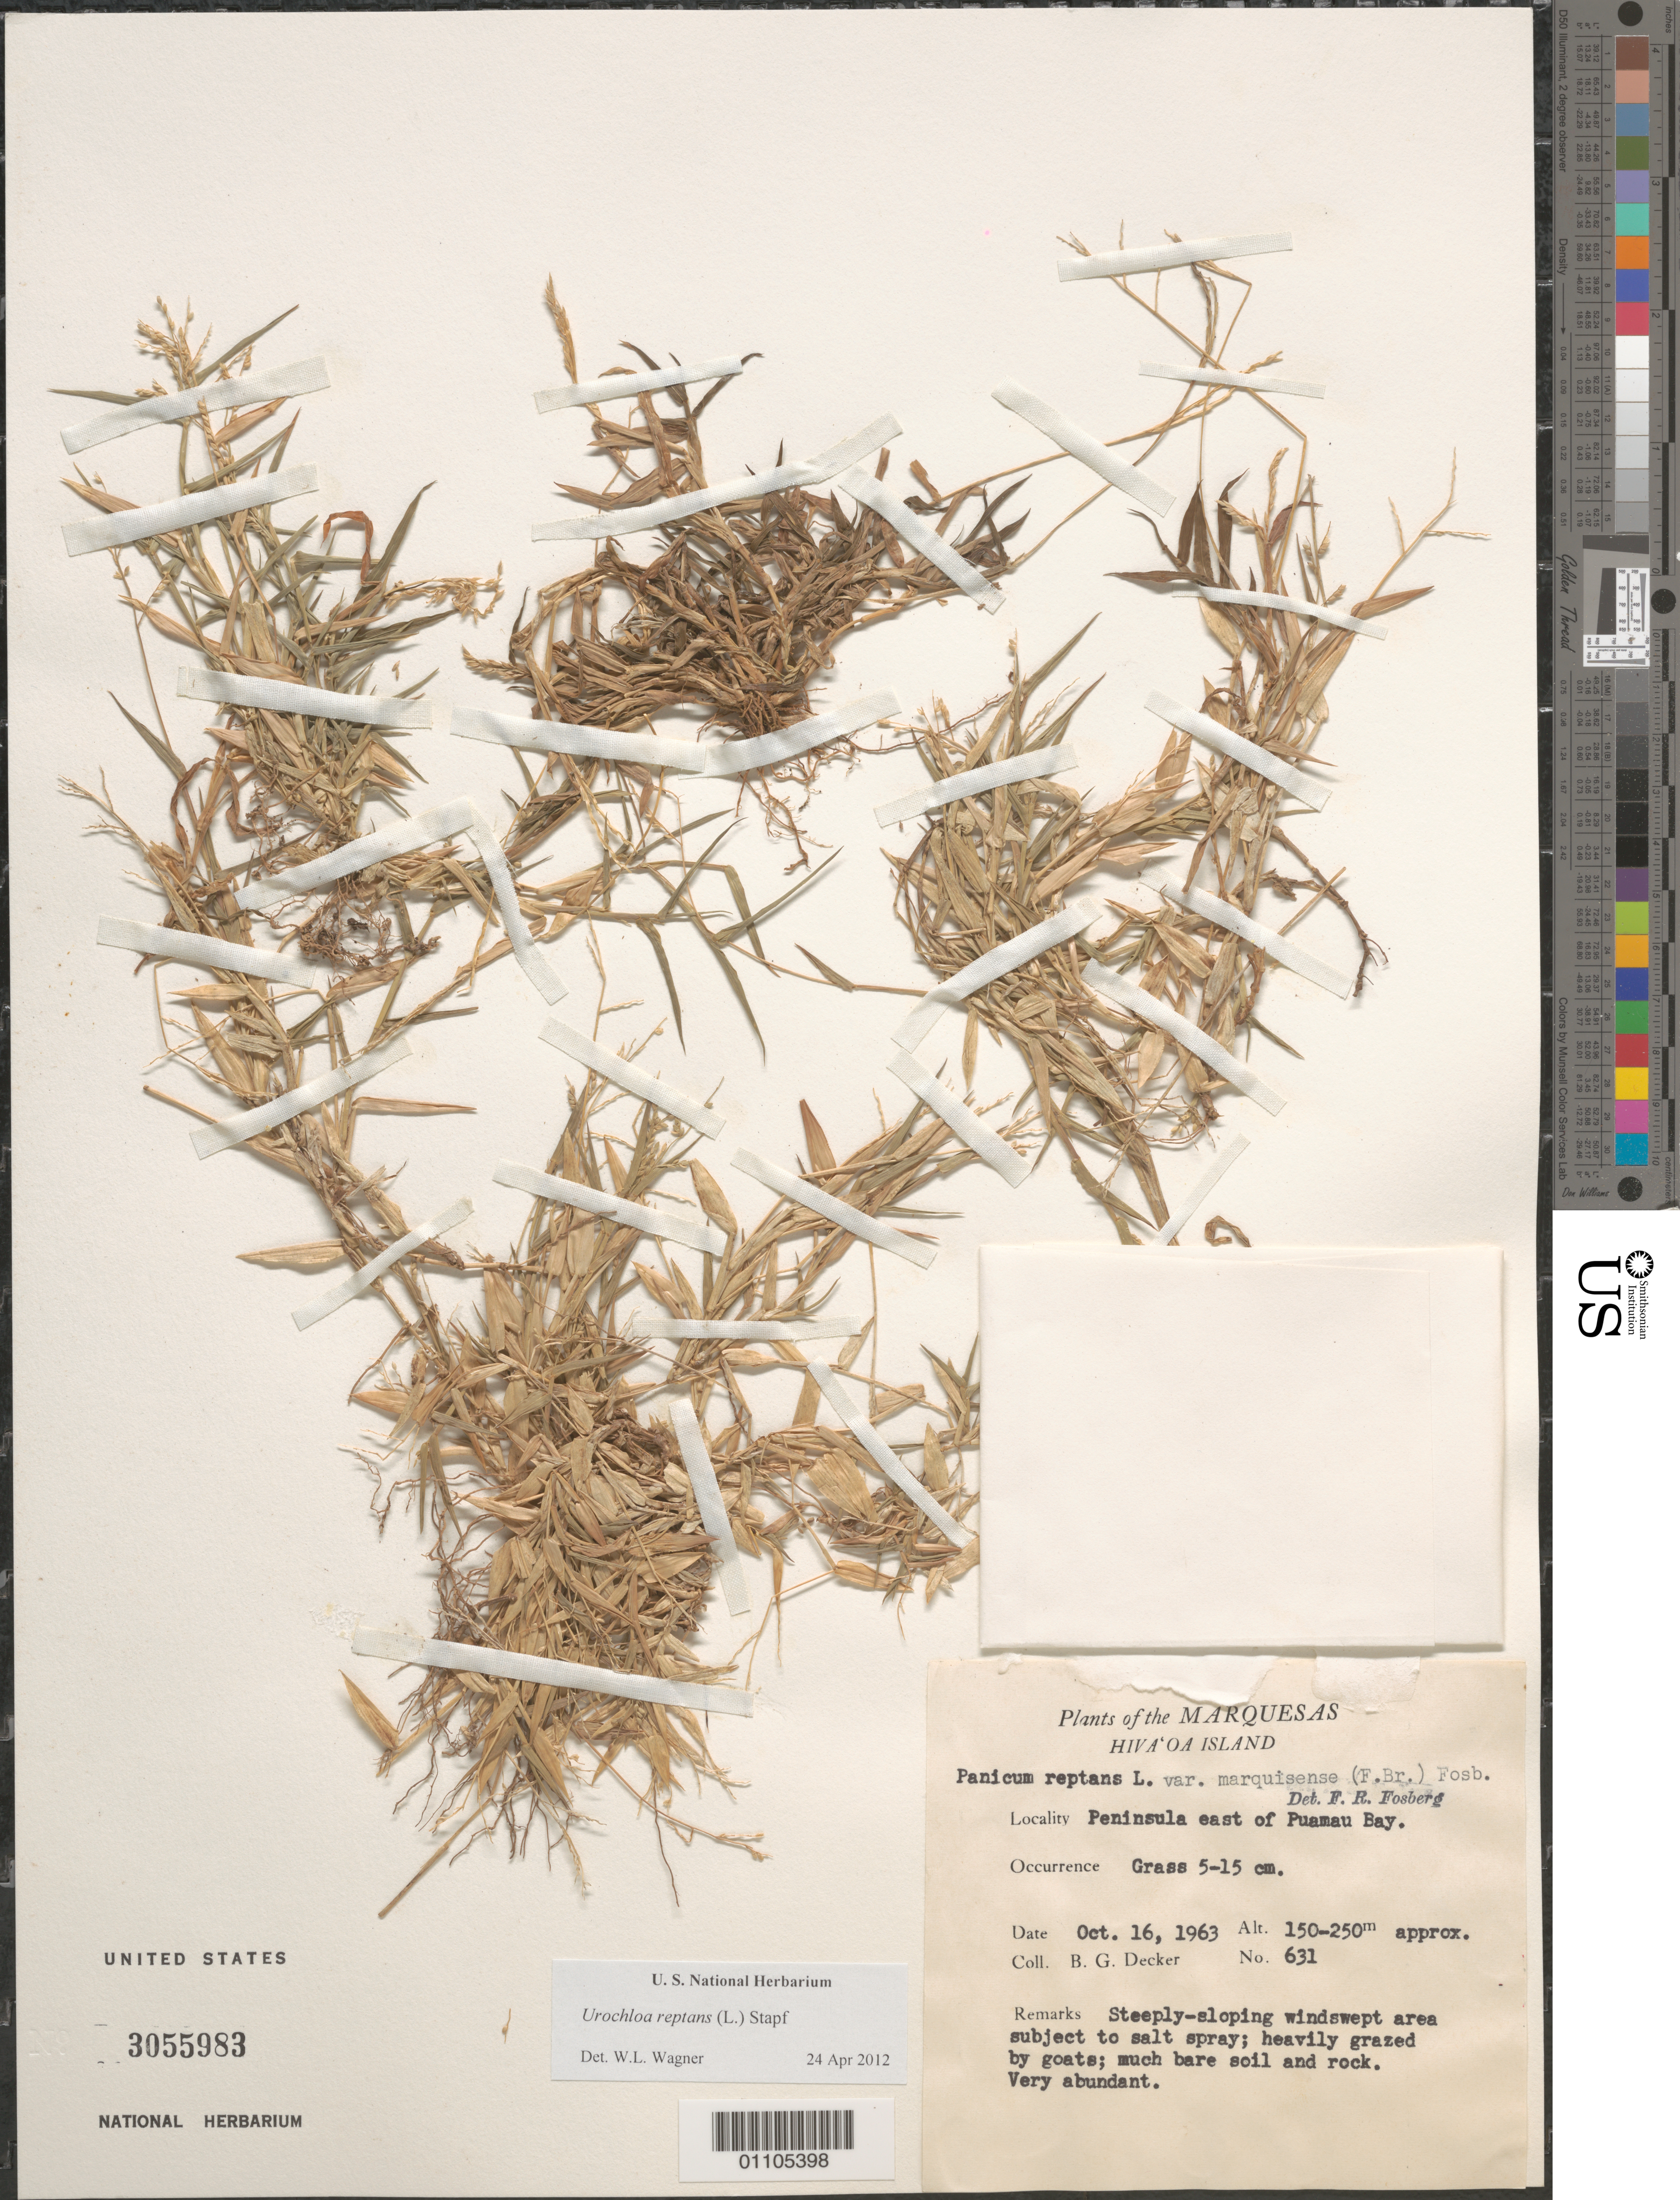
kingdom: Plantae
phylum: Tracheophyta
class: Liliopsida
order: Poales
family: Poaceae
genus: Urochloa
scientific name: Urochloa reptans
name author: (L.) Stapf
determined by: Wagner, W. L., (BOT), Smithsonian Institution - National Museum of Natural History (UNITED STATES)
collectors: B. G. Decker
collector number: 631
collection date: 1963-10-16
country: French Polynesia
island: Hiva Oa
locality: peninsula E of Puamau Bay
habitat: Steeply-sloping windswept area subject to salt spray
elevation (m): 150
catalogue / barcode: US 3055983